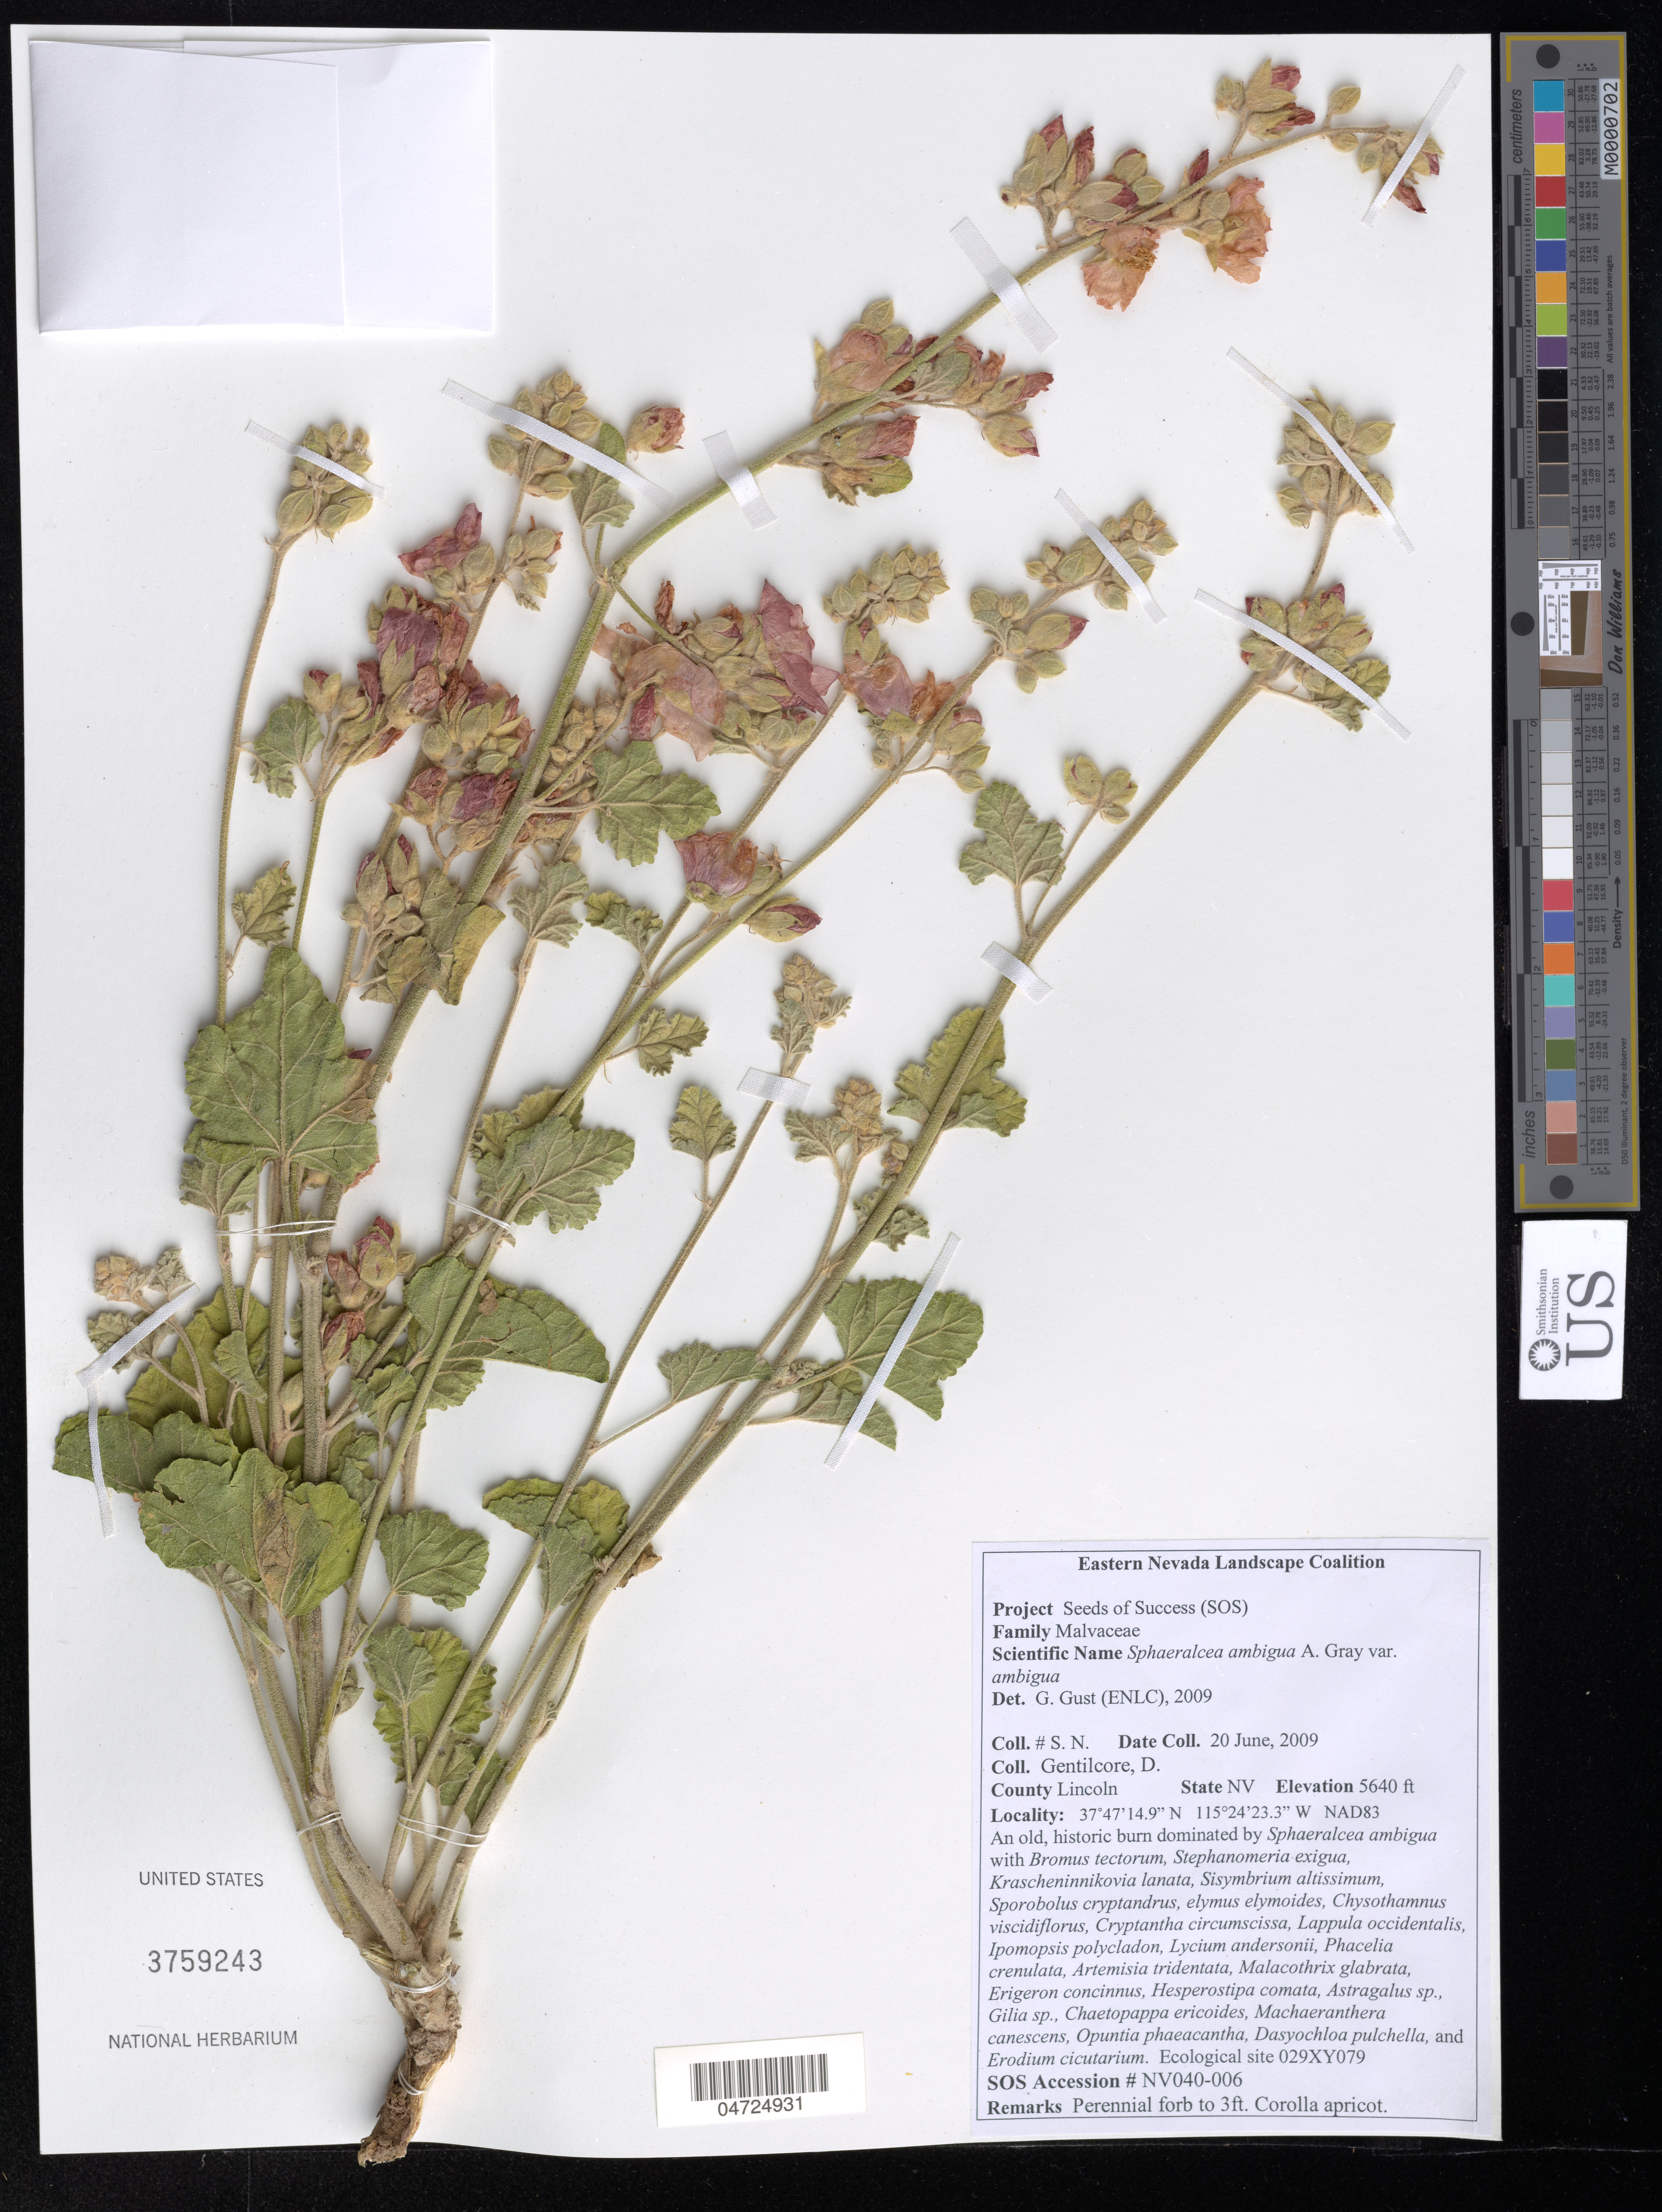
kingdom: Plantae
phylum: Tracheophyta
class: Magnoliopsida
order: Malvales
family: Malvaceae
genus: Sphaeralcea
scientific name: Sphaeralcea ambigua var. ambigua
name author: A. Gray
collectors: Dominic Gentilcore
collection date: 2009-06-20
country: United States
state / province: Nevada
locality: Eastern Nevada. County: Lincoln. NAD83.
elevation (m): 1719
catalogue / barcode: US 3759243